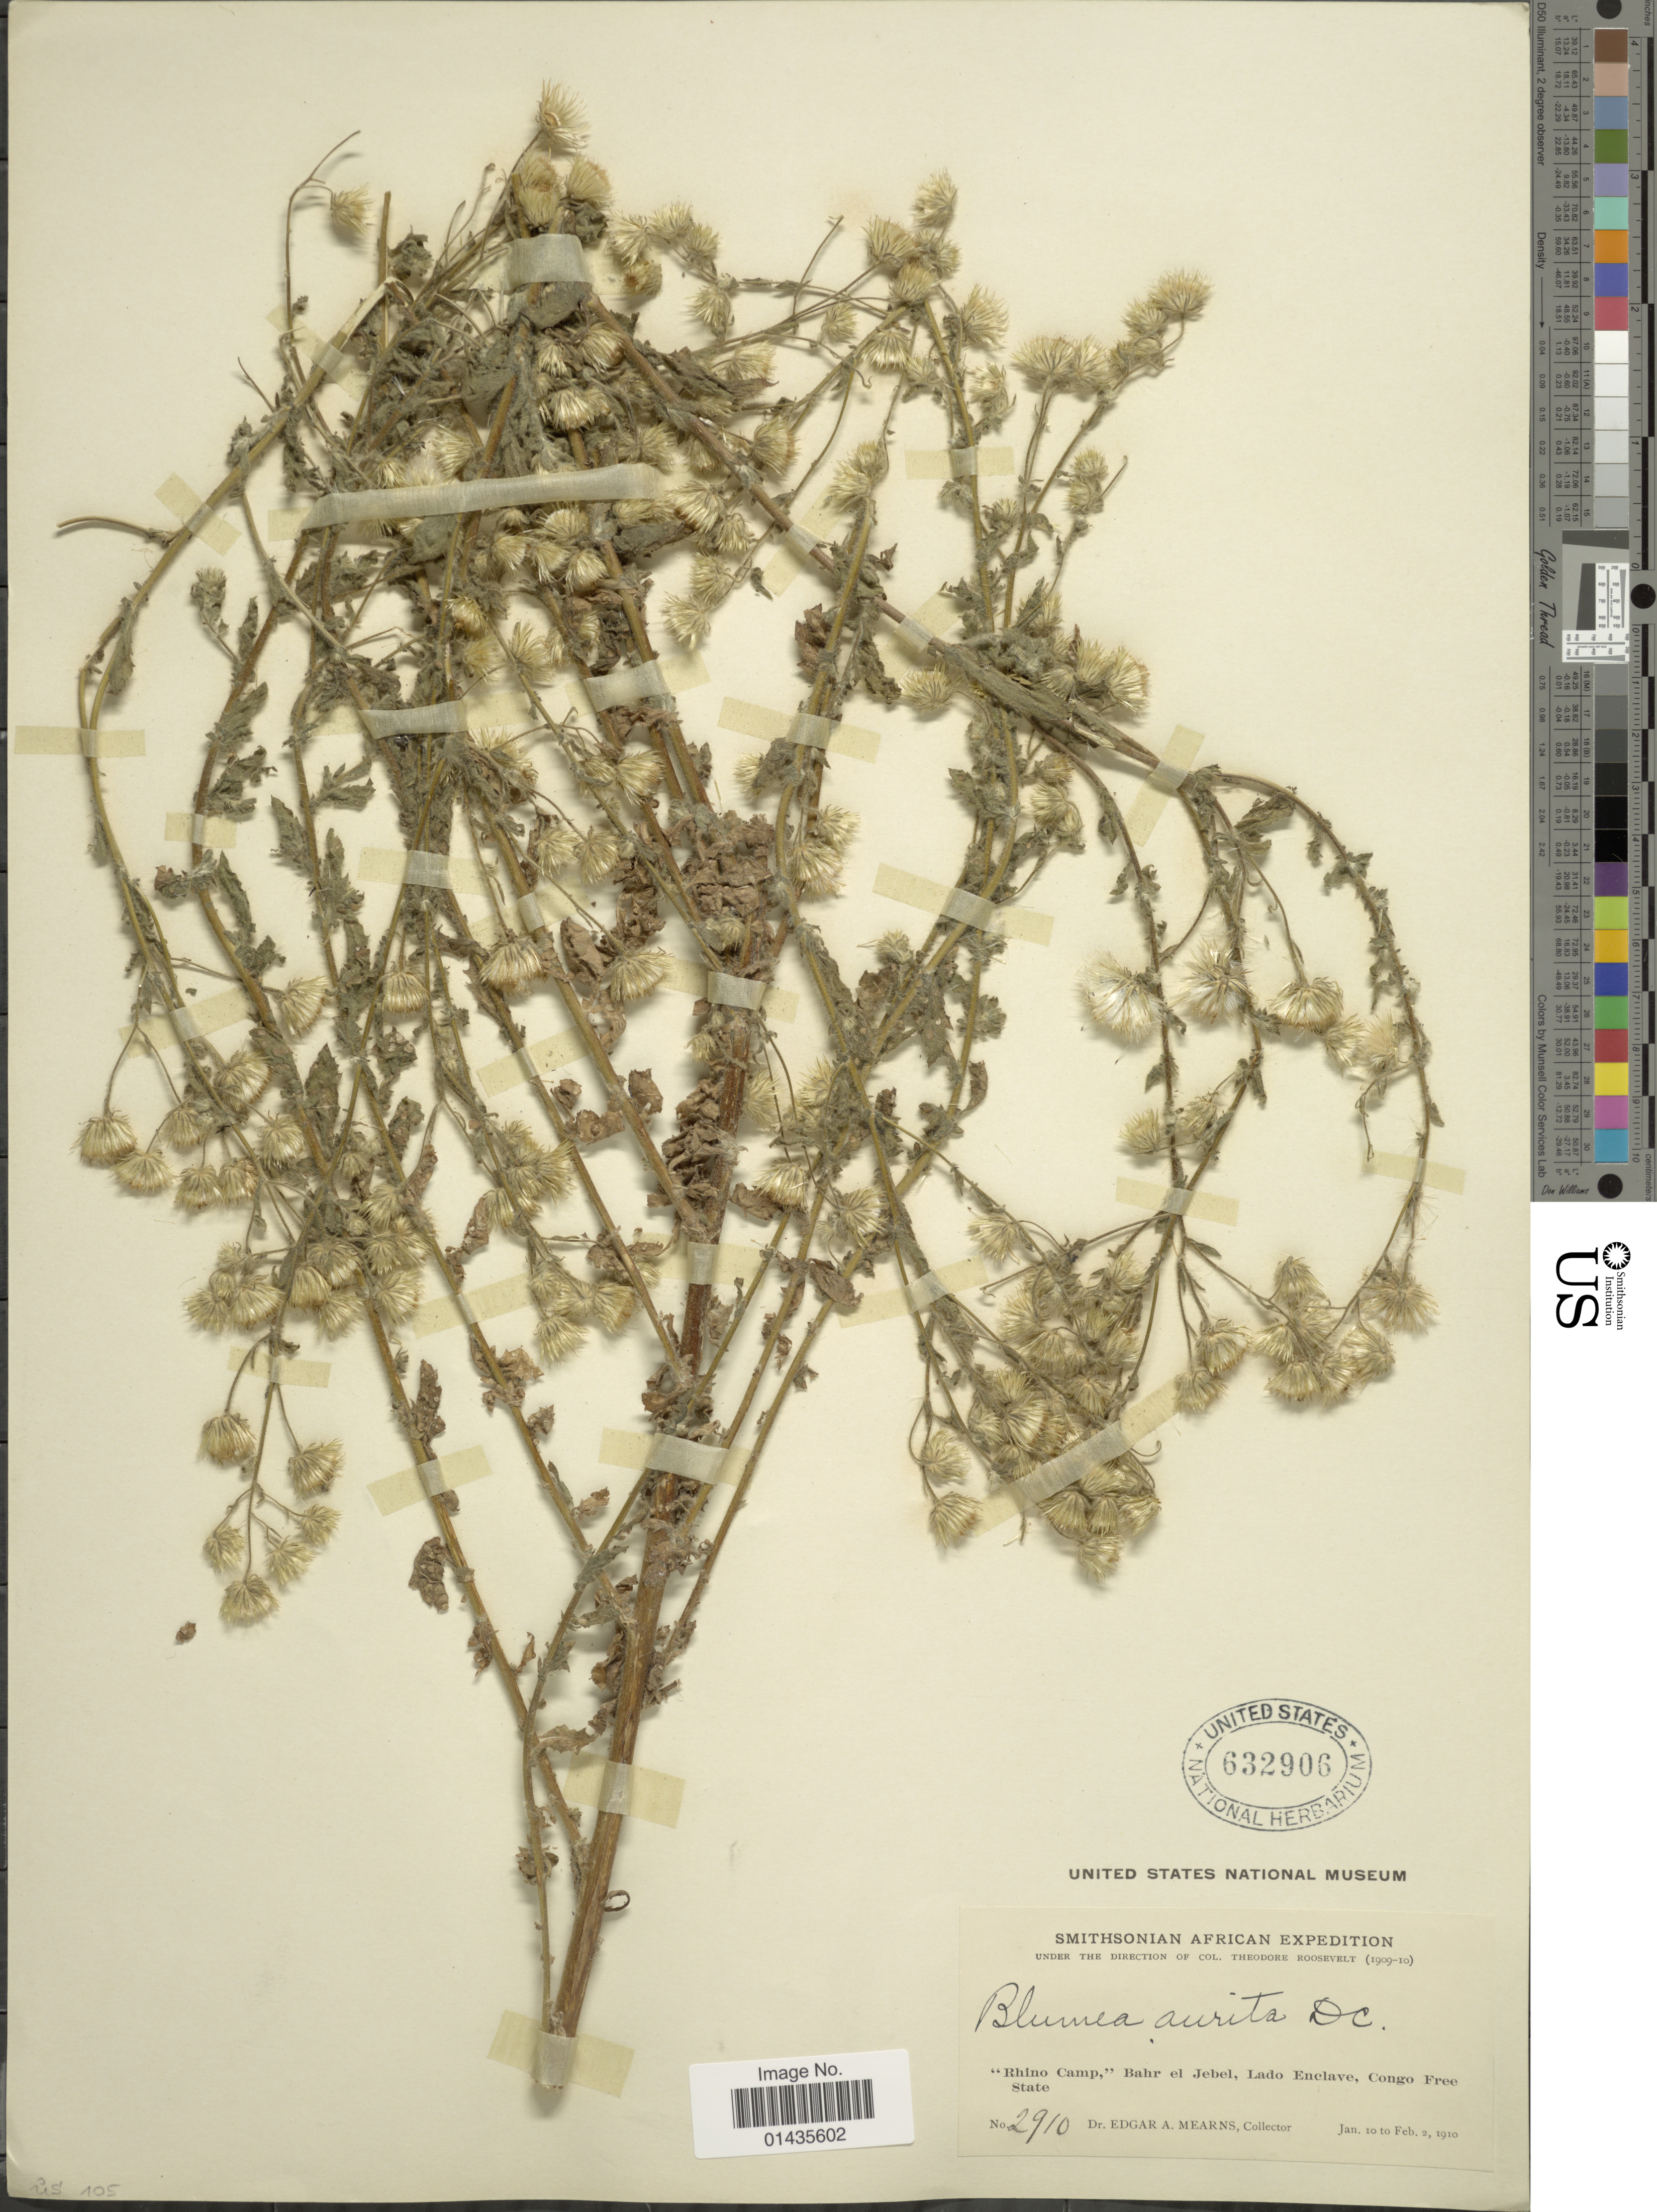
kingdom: Plantae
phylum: Tracheophyta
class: Magnoliopsida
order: Asterales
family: Asteraceae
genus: Blumea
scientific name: Blumea aurita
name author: (L. f.) DC.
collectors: E. A. Mearns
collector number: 2910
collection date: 1910-01-10/1910-02-02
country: South Sudan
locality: Rhino Camp, Bahr el Jebel, lado Enclave, Congo Free State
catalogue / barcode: US 632906